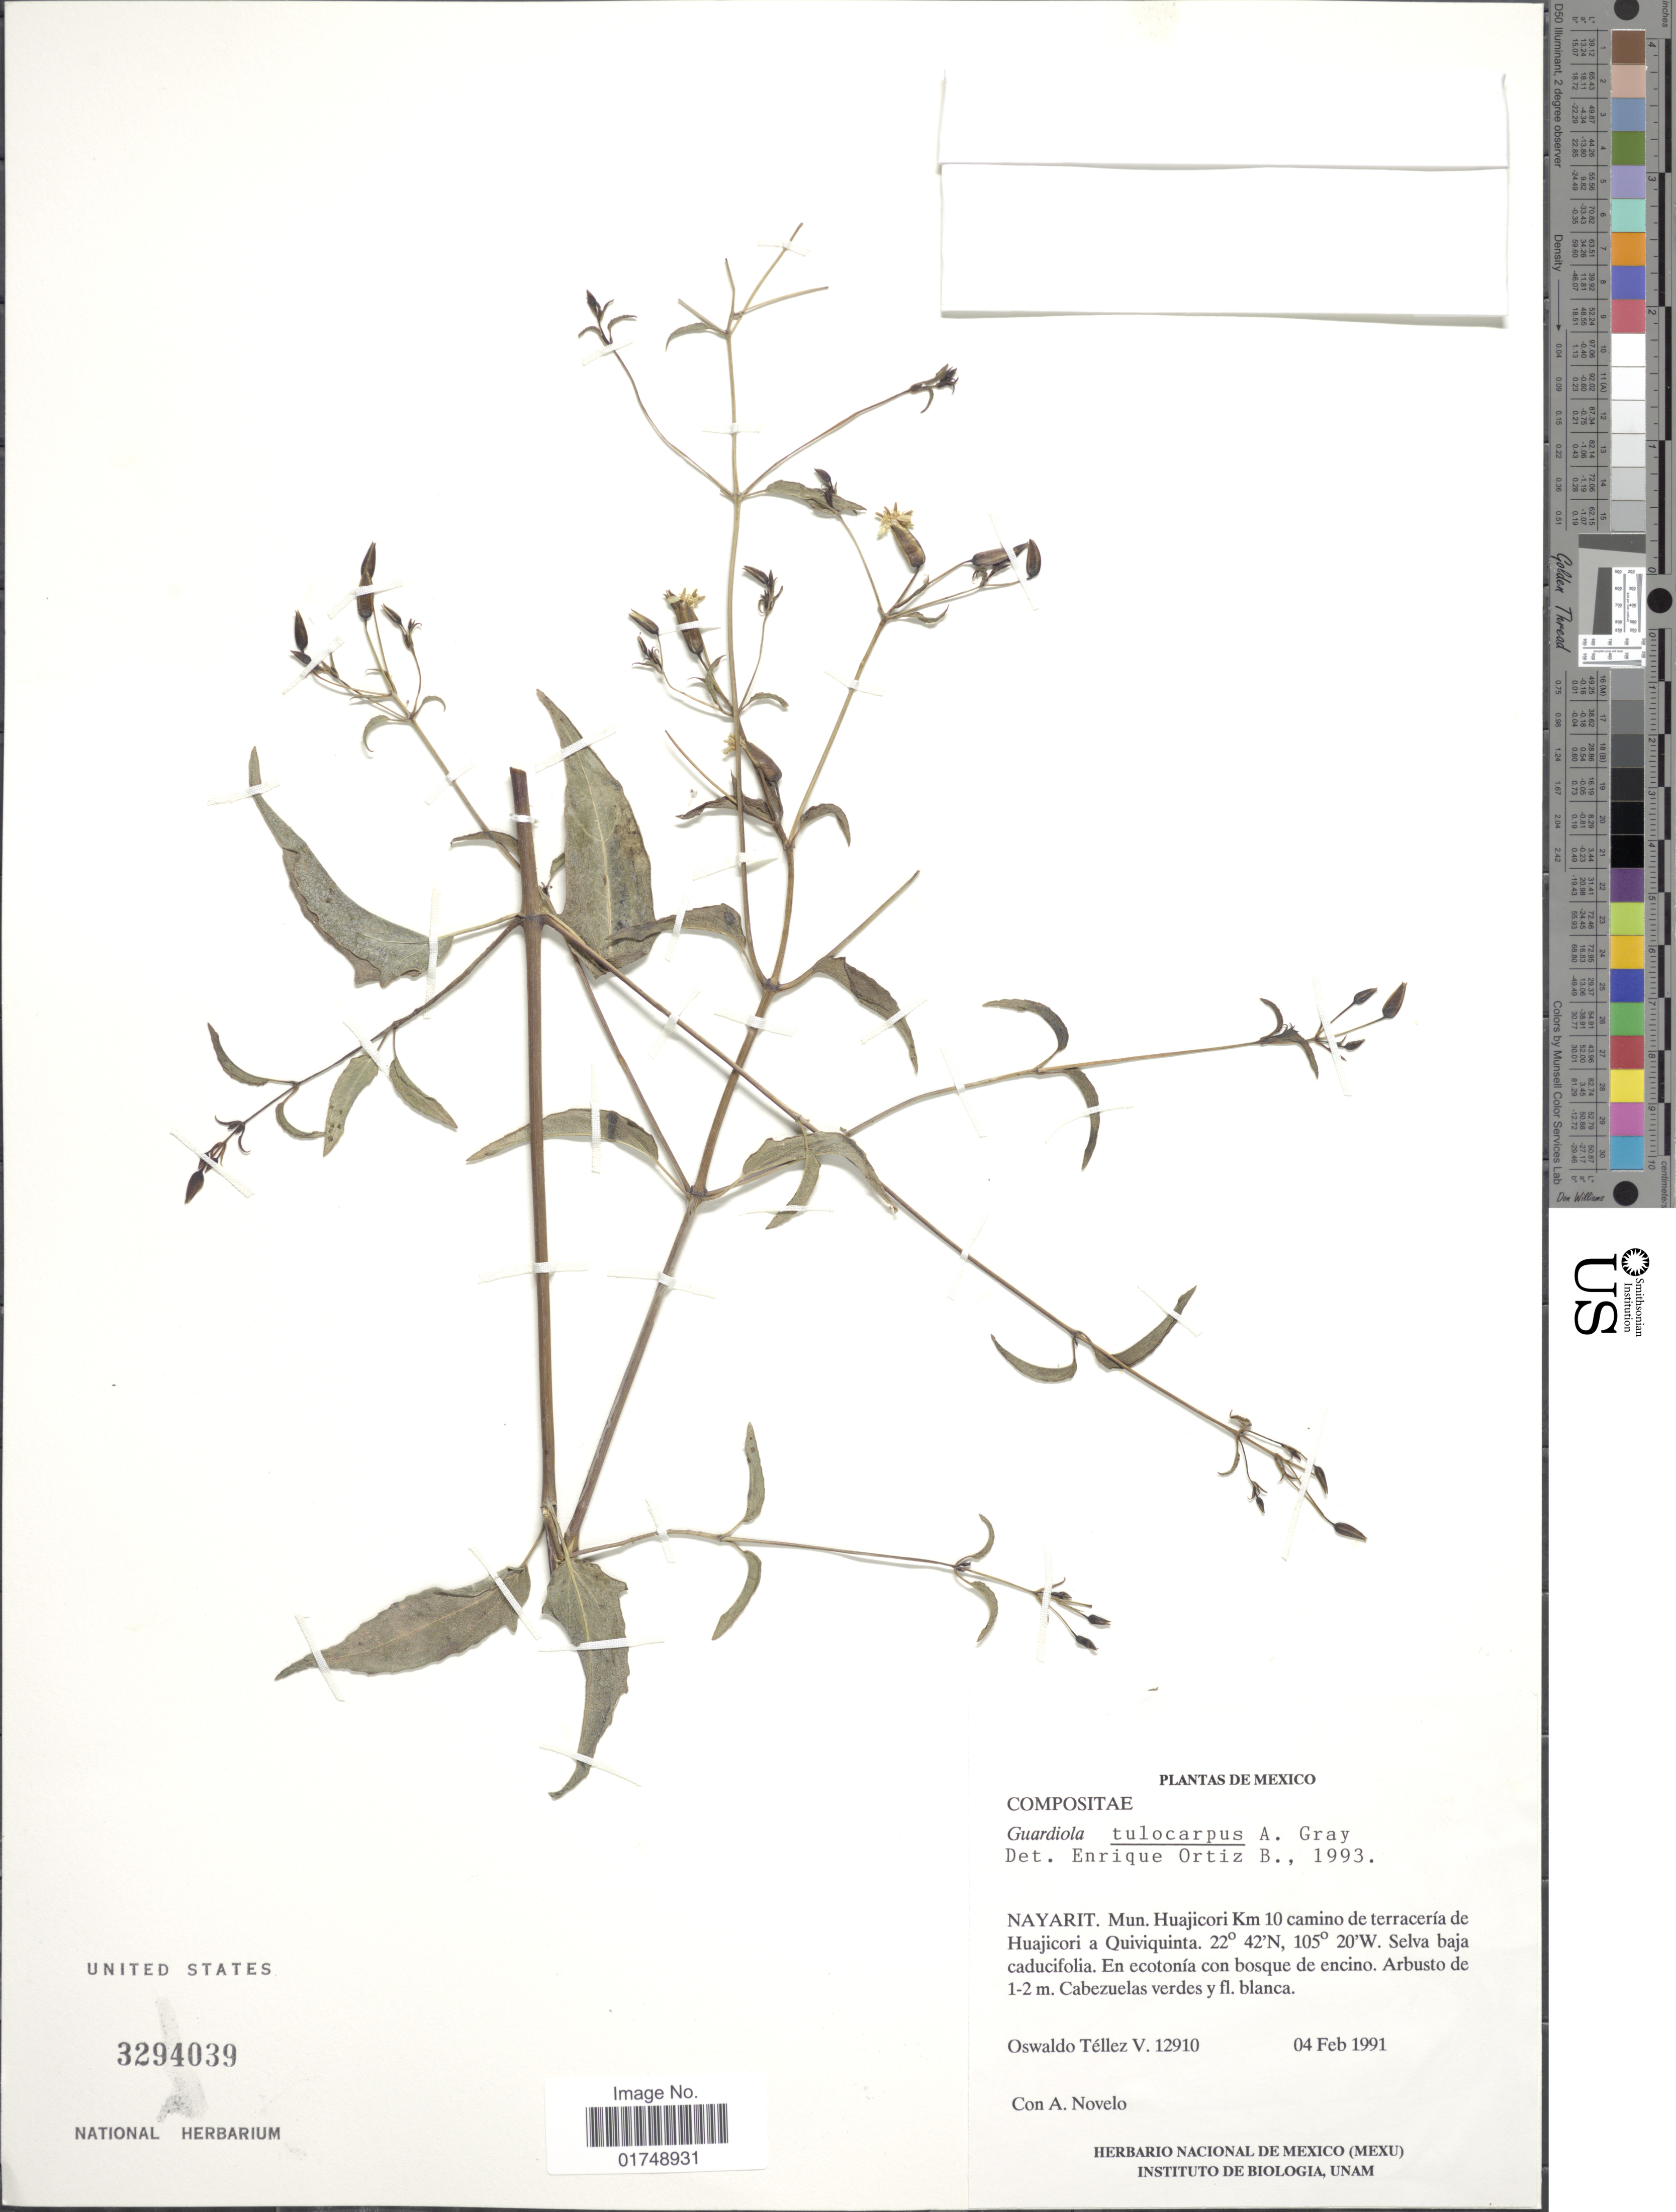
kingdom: Plantae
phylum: Tracheophyta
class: Magnoliopsida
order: Asterales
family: Asteraceae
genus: Guardiola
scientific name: Guardiola tulocarpus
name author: A. Gray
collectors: O. Téllez V. & A. Novelo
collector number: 12910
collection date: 1991-02-04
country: Mexico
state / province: Nayarit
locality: Mun. Huajicori Km 10 camino de terracerica de Huajicori a Quiviquinta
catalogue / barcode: US 3294039